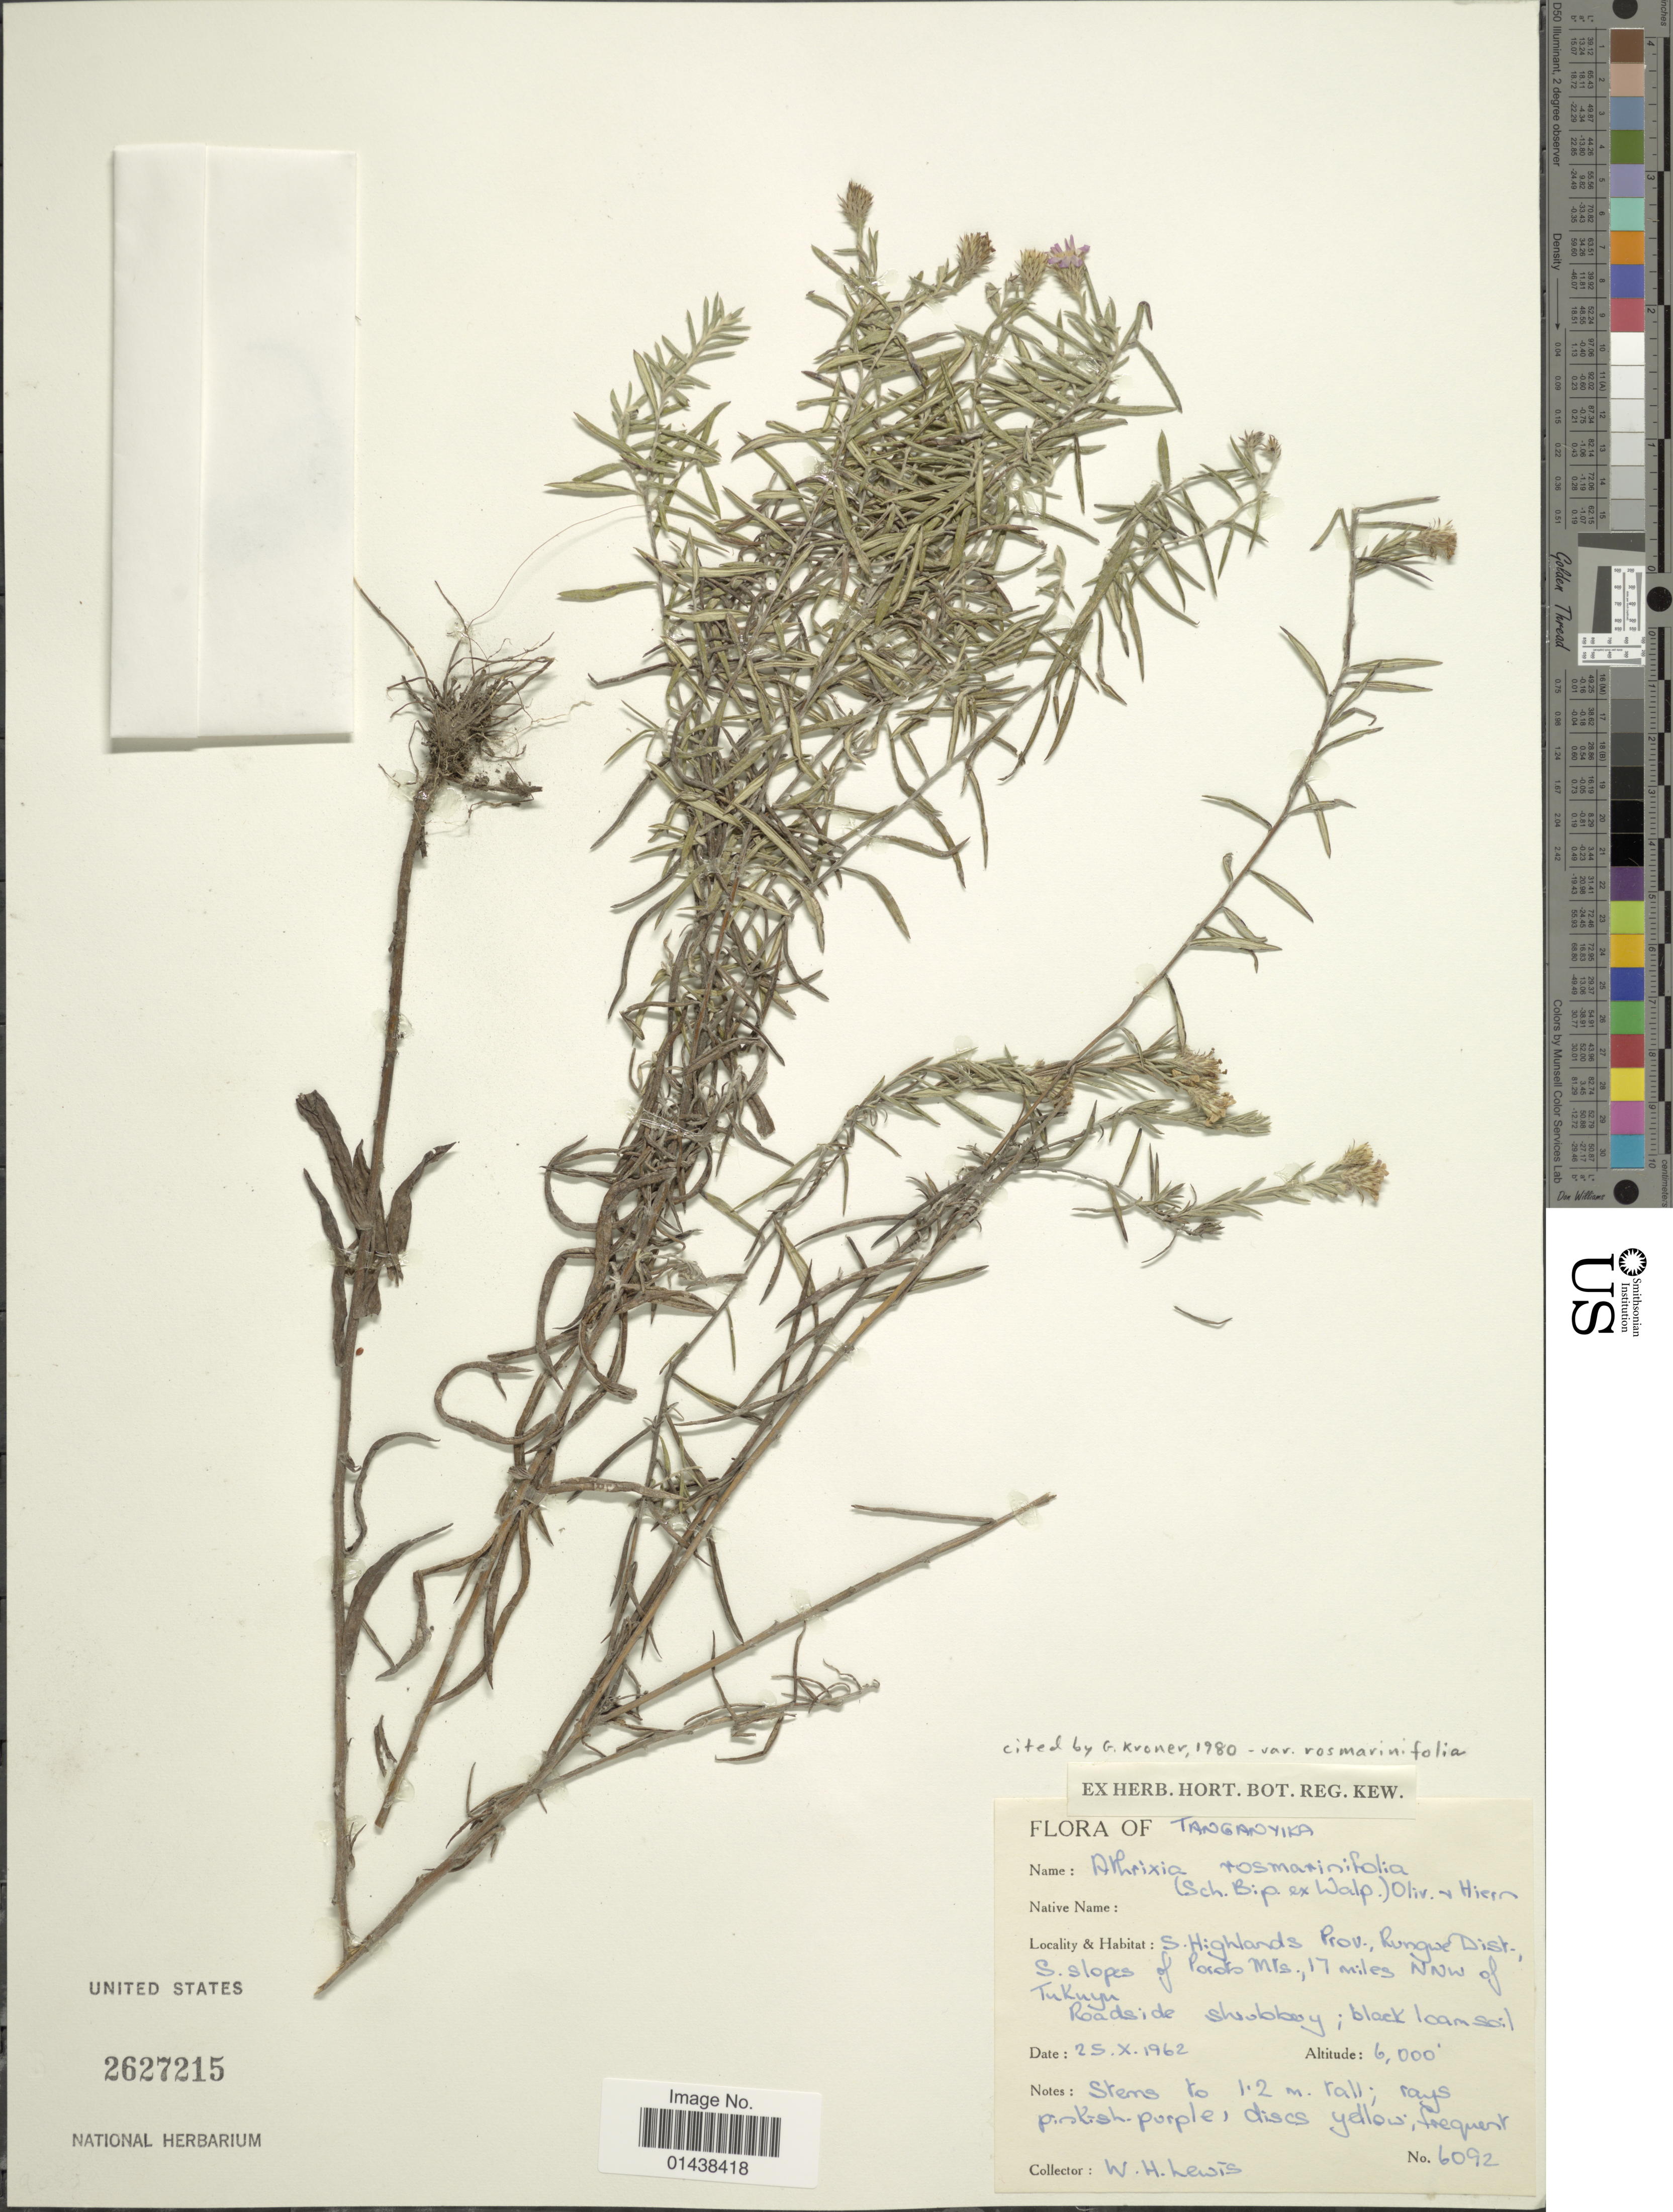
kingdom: Plantae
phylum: Tracheophyta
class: Magnoliopsida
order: Asterales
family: Asteraceae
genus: Athrixia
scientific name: Athrixia rosmarinifolia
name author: (Sch. Bip. ex Walp.) Oliv. & Hiern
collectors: W. H. Lewis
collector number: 6092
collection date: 1962-10-25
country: Tanzania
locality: Tanganyika, S. Highlands Prov. Rungwe Dist. S. slopes of Poroto Mts. 17 miles NNW of Tukuyu.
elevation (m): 1829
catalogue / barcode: US 2627215